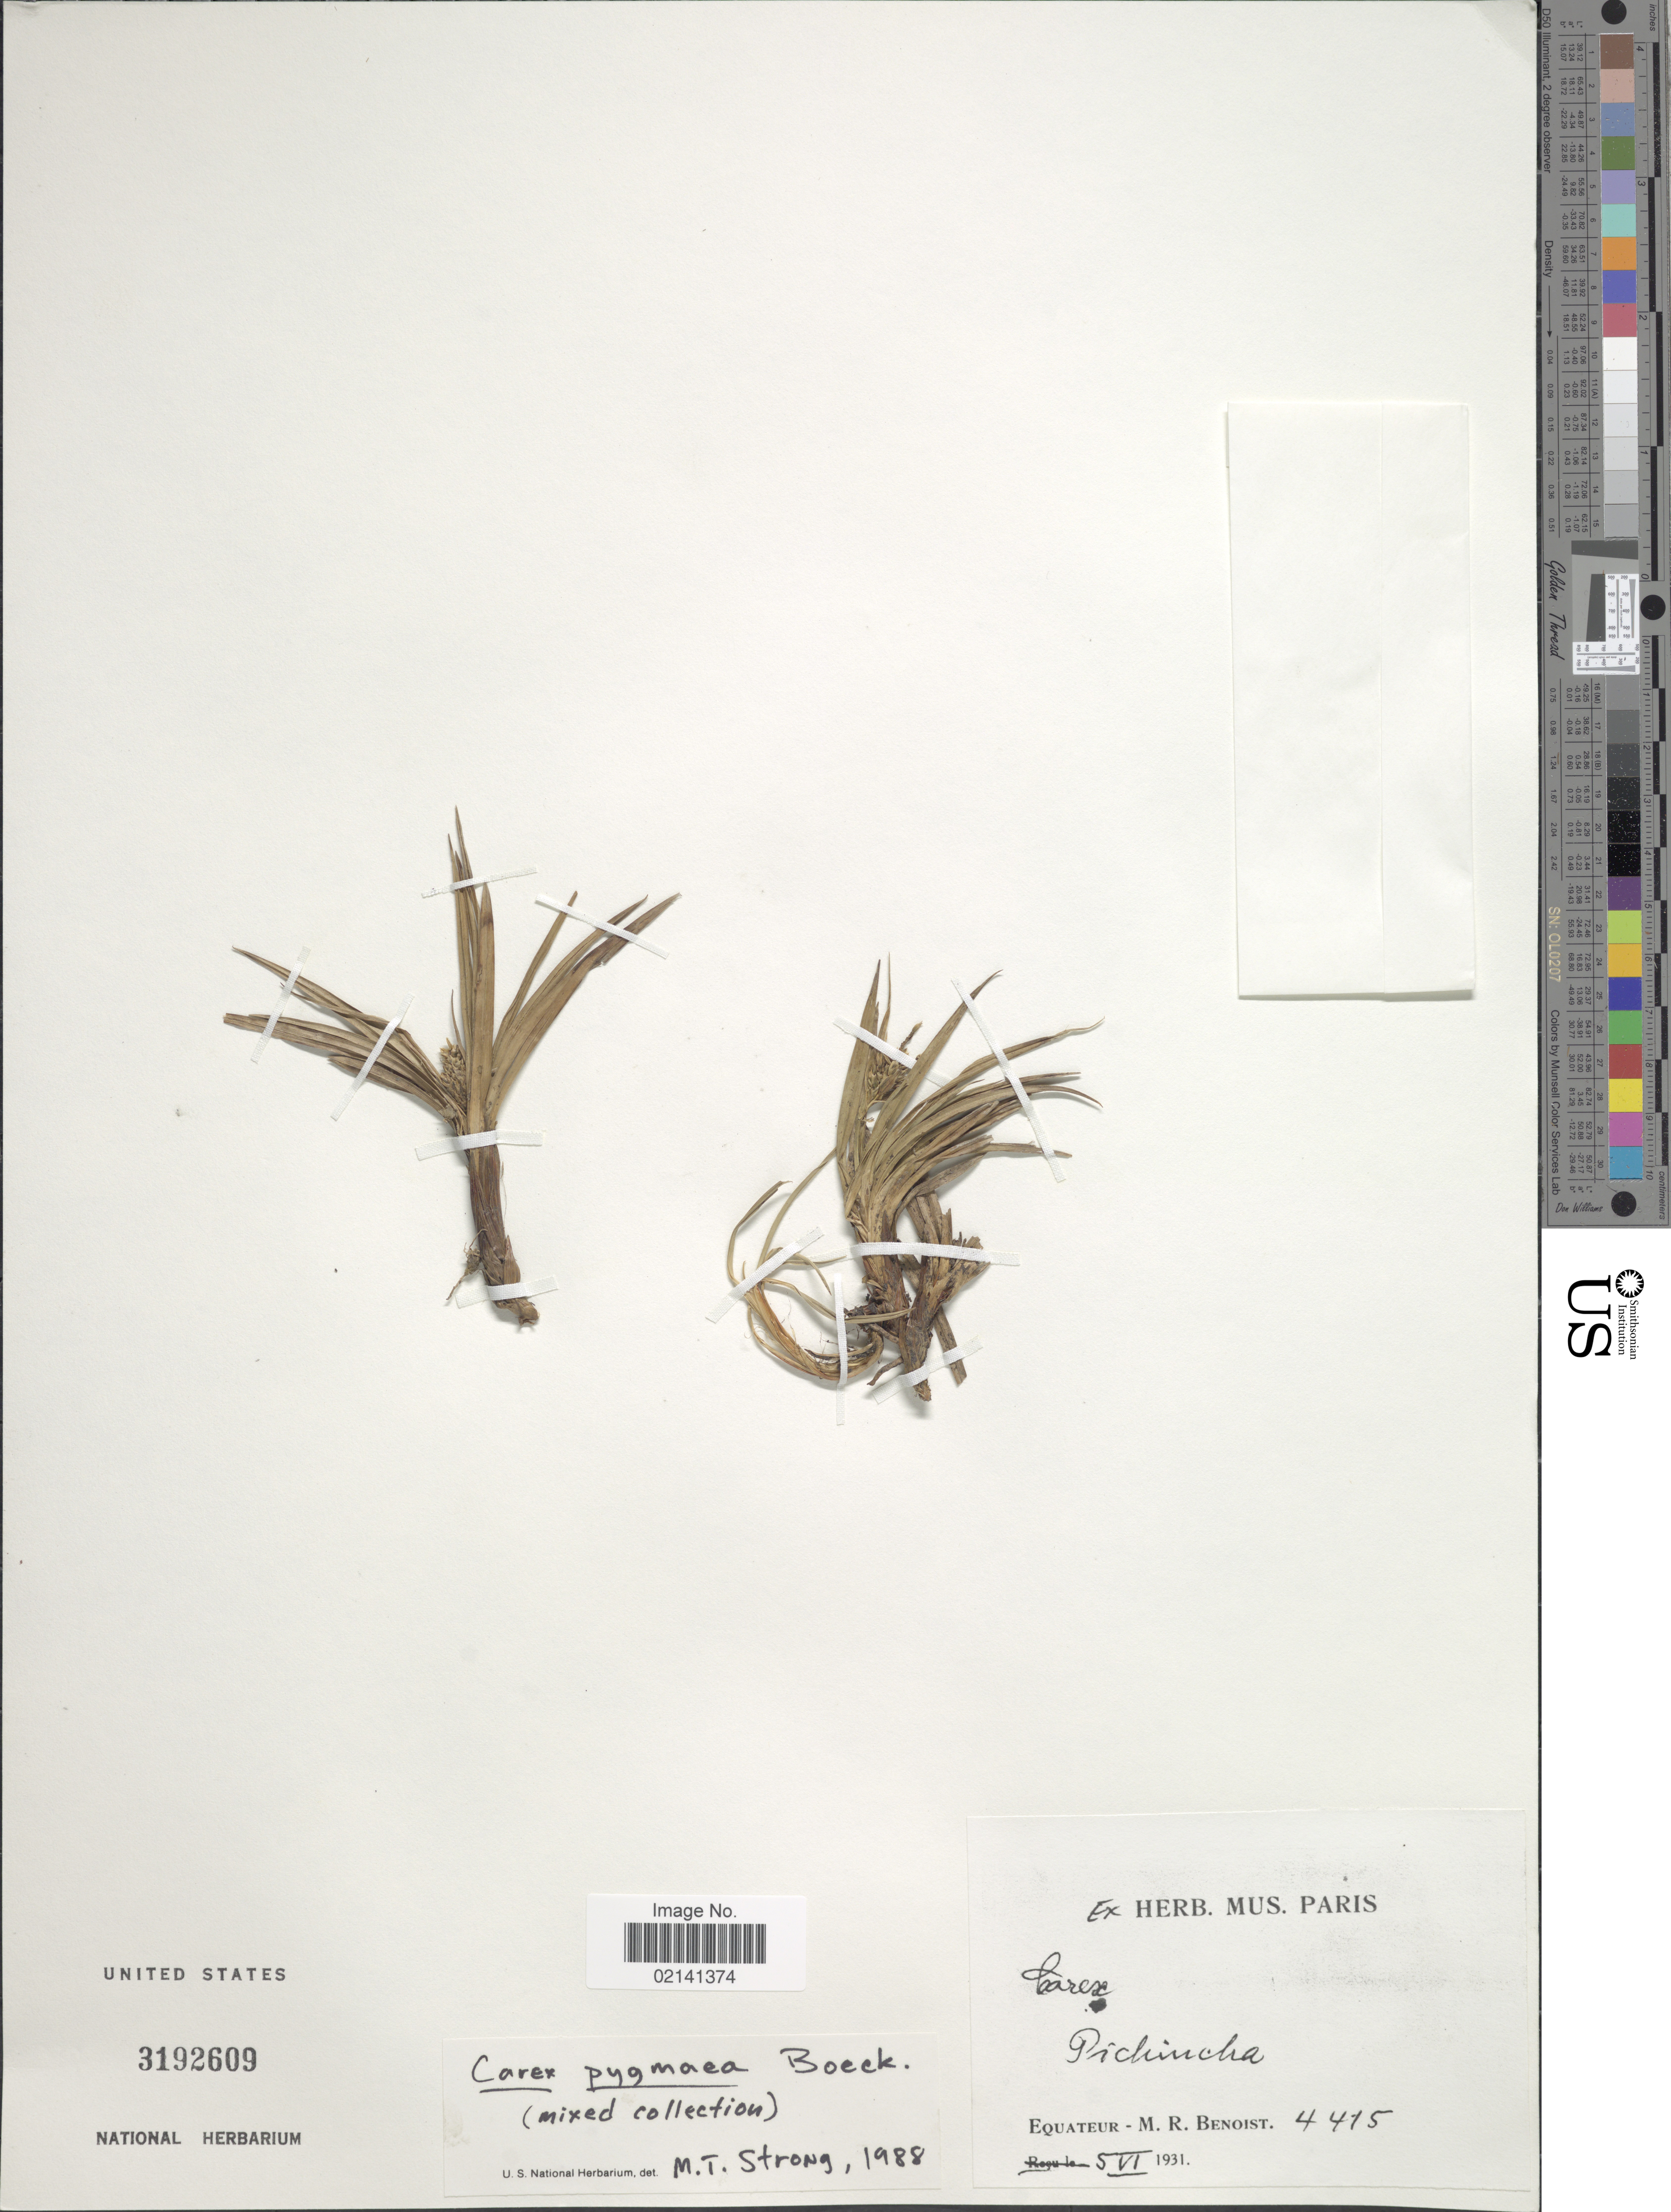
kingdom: Plantae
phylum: Tracheophyta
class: Liliopsida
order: Poales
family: Cyperaceae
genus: Carex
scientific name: Carex pygmaea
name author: Boeckeler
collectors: M. Benoist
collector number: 4415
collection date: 1931-06-05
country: Ecuador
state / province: Pichincha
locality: Pichincha, Equateur.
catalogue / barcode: US 3192609